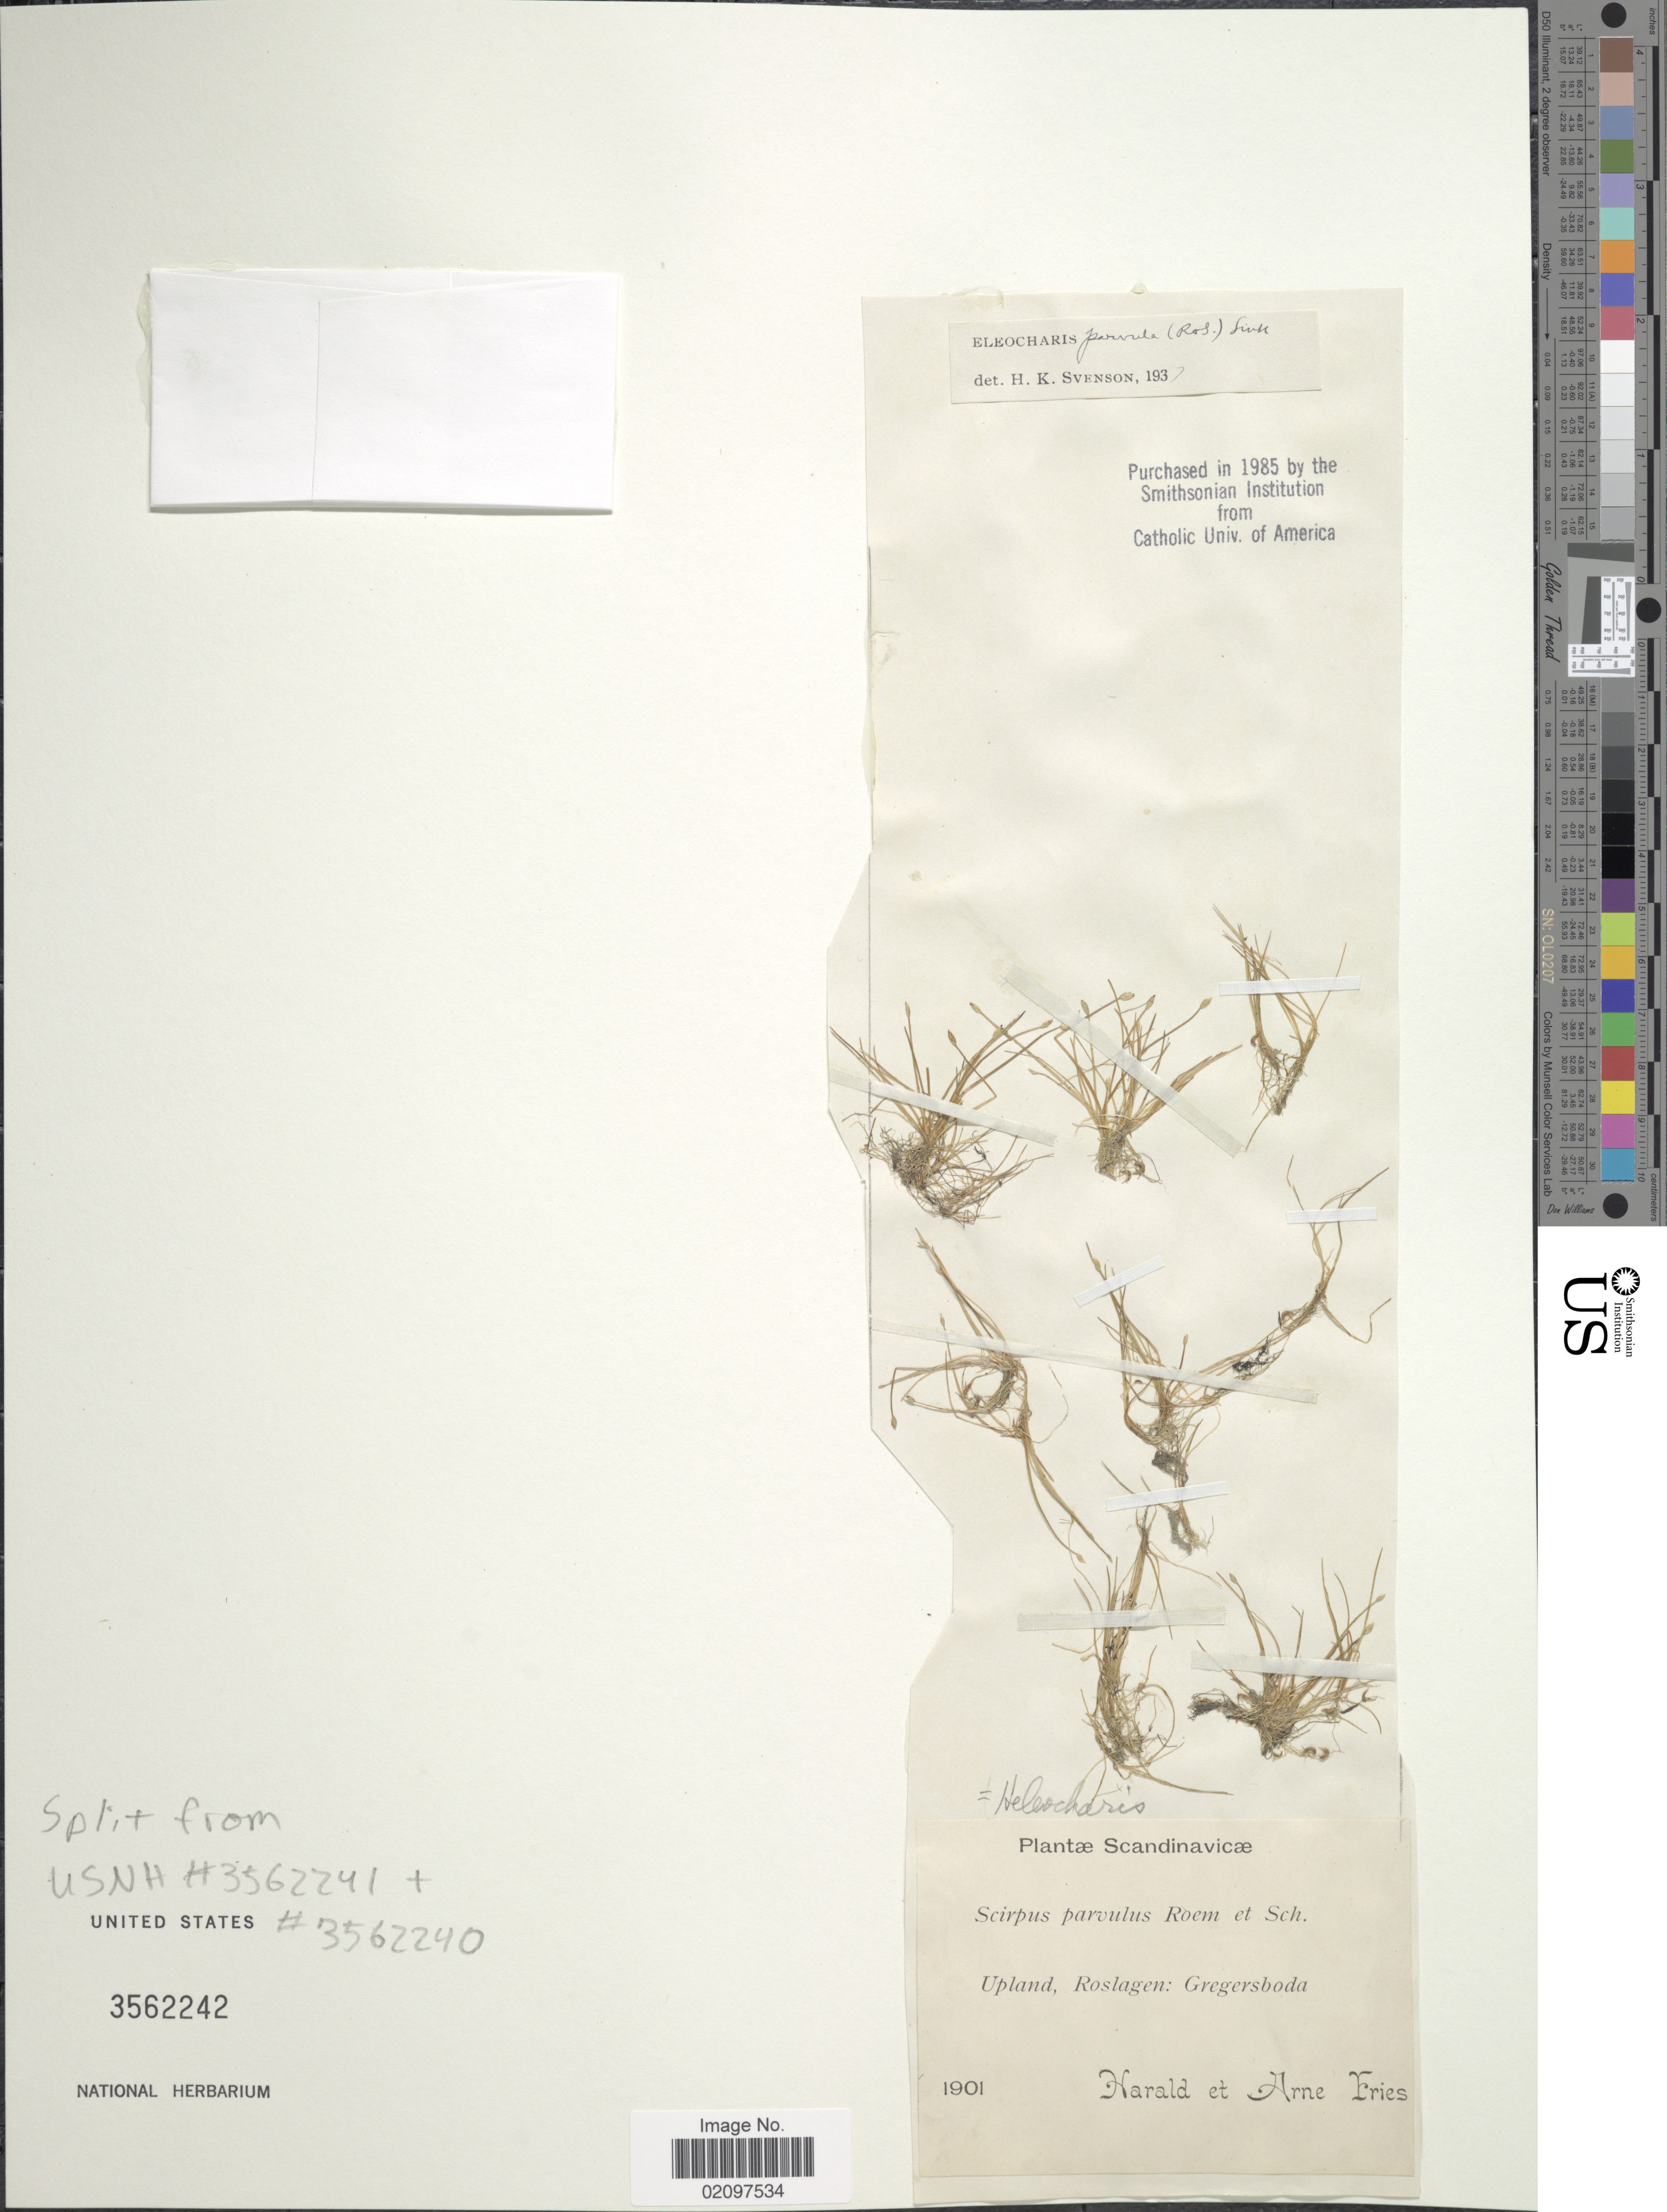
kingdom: Plantae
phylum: Tracheophyta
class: Liliopsida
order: Poales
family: Cyperaceae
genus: Eleocharis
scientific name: Eleocharis parvula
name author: (Roem. & Schult.) Link ex Williams et al.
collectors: H. Fries & E. A. Fries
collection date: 1901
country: Sweden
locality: Upland, Roslagen: Gregersboda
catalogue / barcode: US 3562242